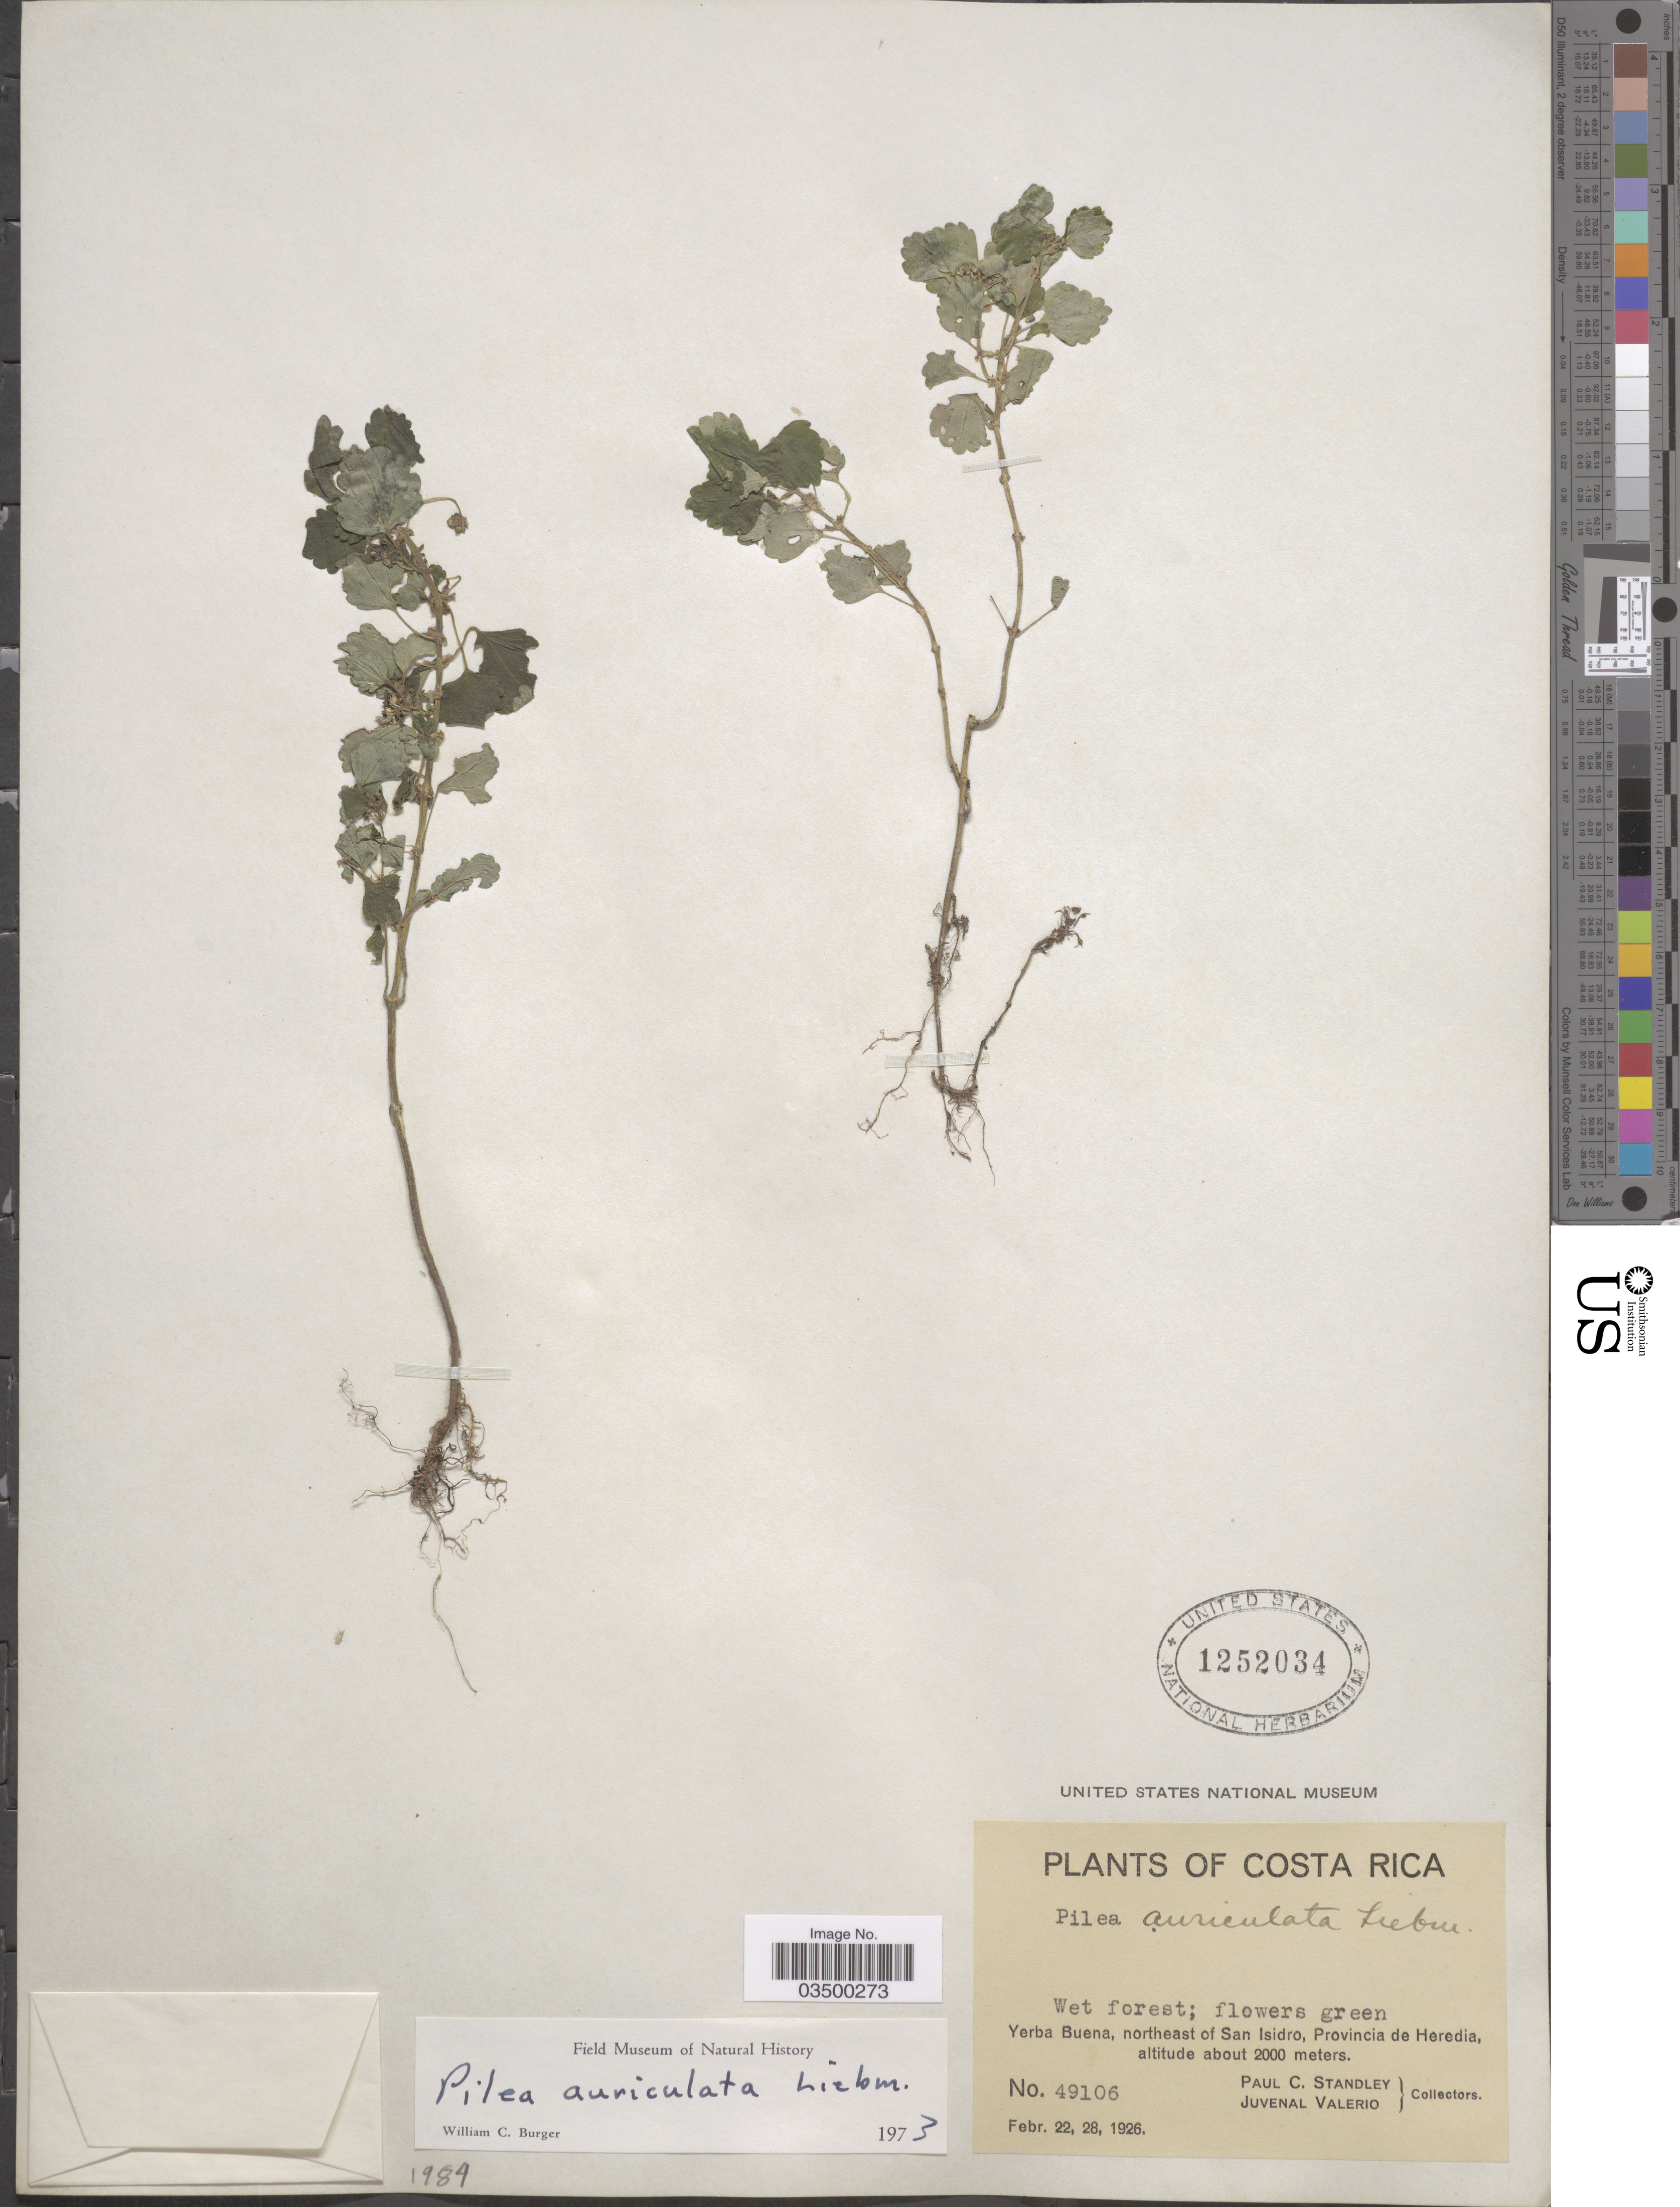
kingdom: Plantae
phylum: Tracheophyta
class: Magnoliopsida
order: Rosales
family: Urticaceae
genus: Pilea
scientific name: Pilea auriculata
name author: Liebm.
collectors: P. C. Standley & J. Valerio R.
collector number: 49106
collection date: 1926-02-22/1926-02-28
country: Costa Rica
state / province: Heredia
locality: Yerba Buena, northeast of San Isidro.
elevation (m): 2000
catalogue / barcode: US 1252034